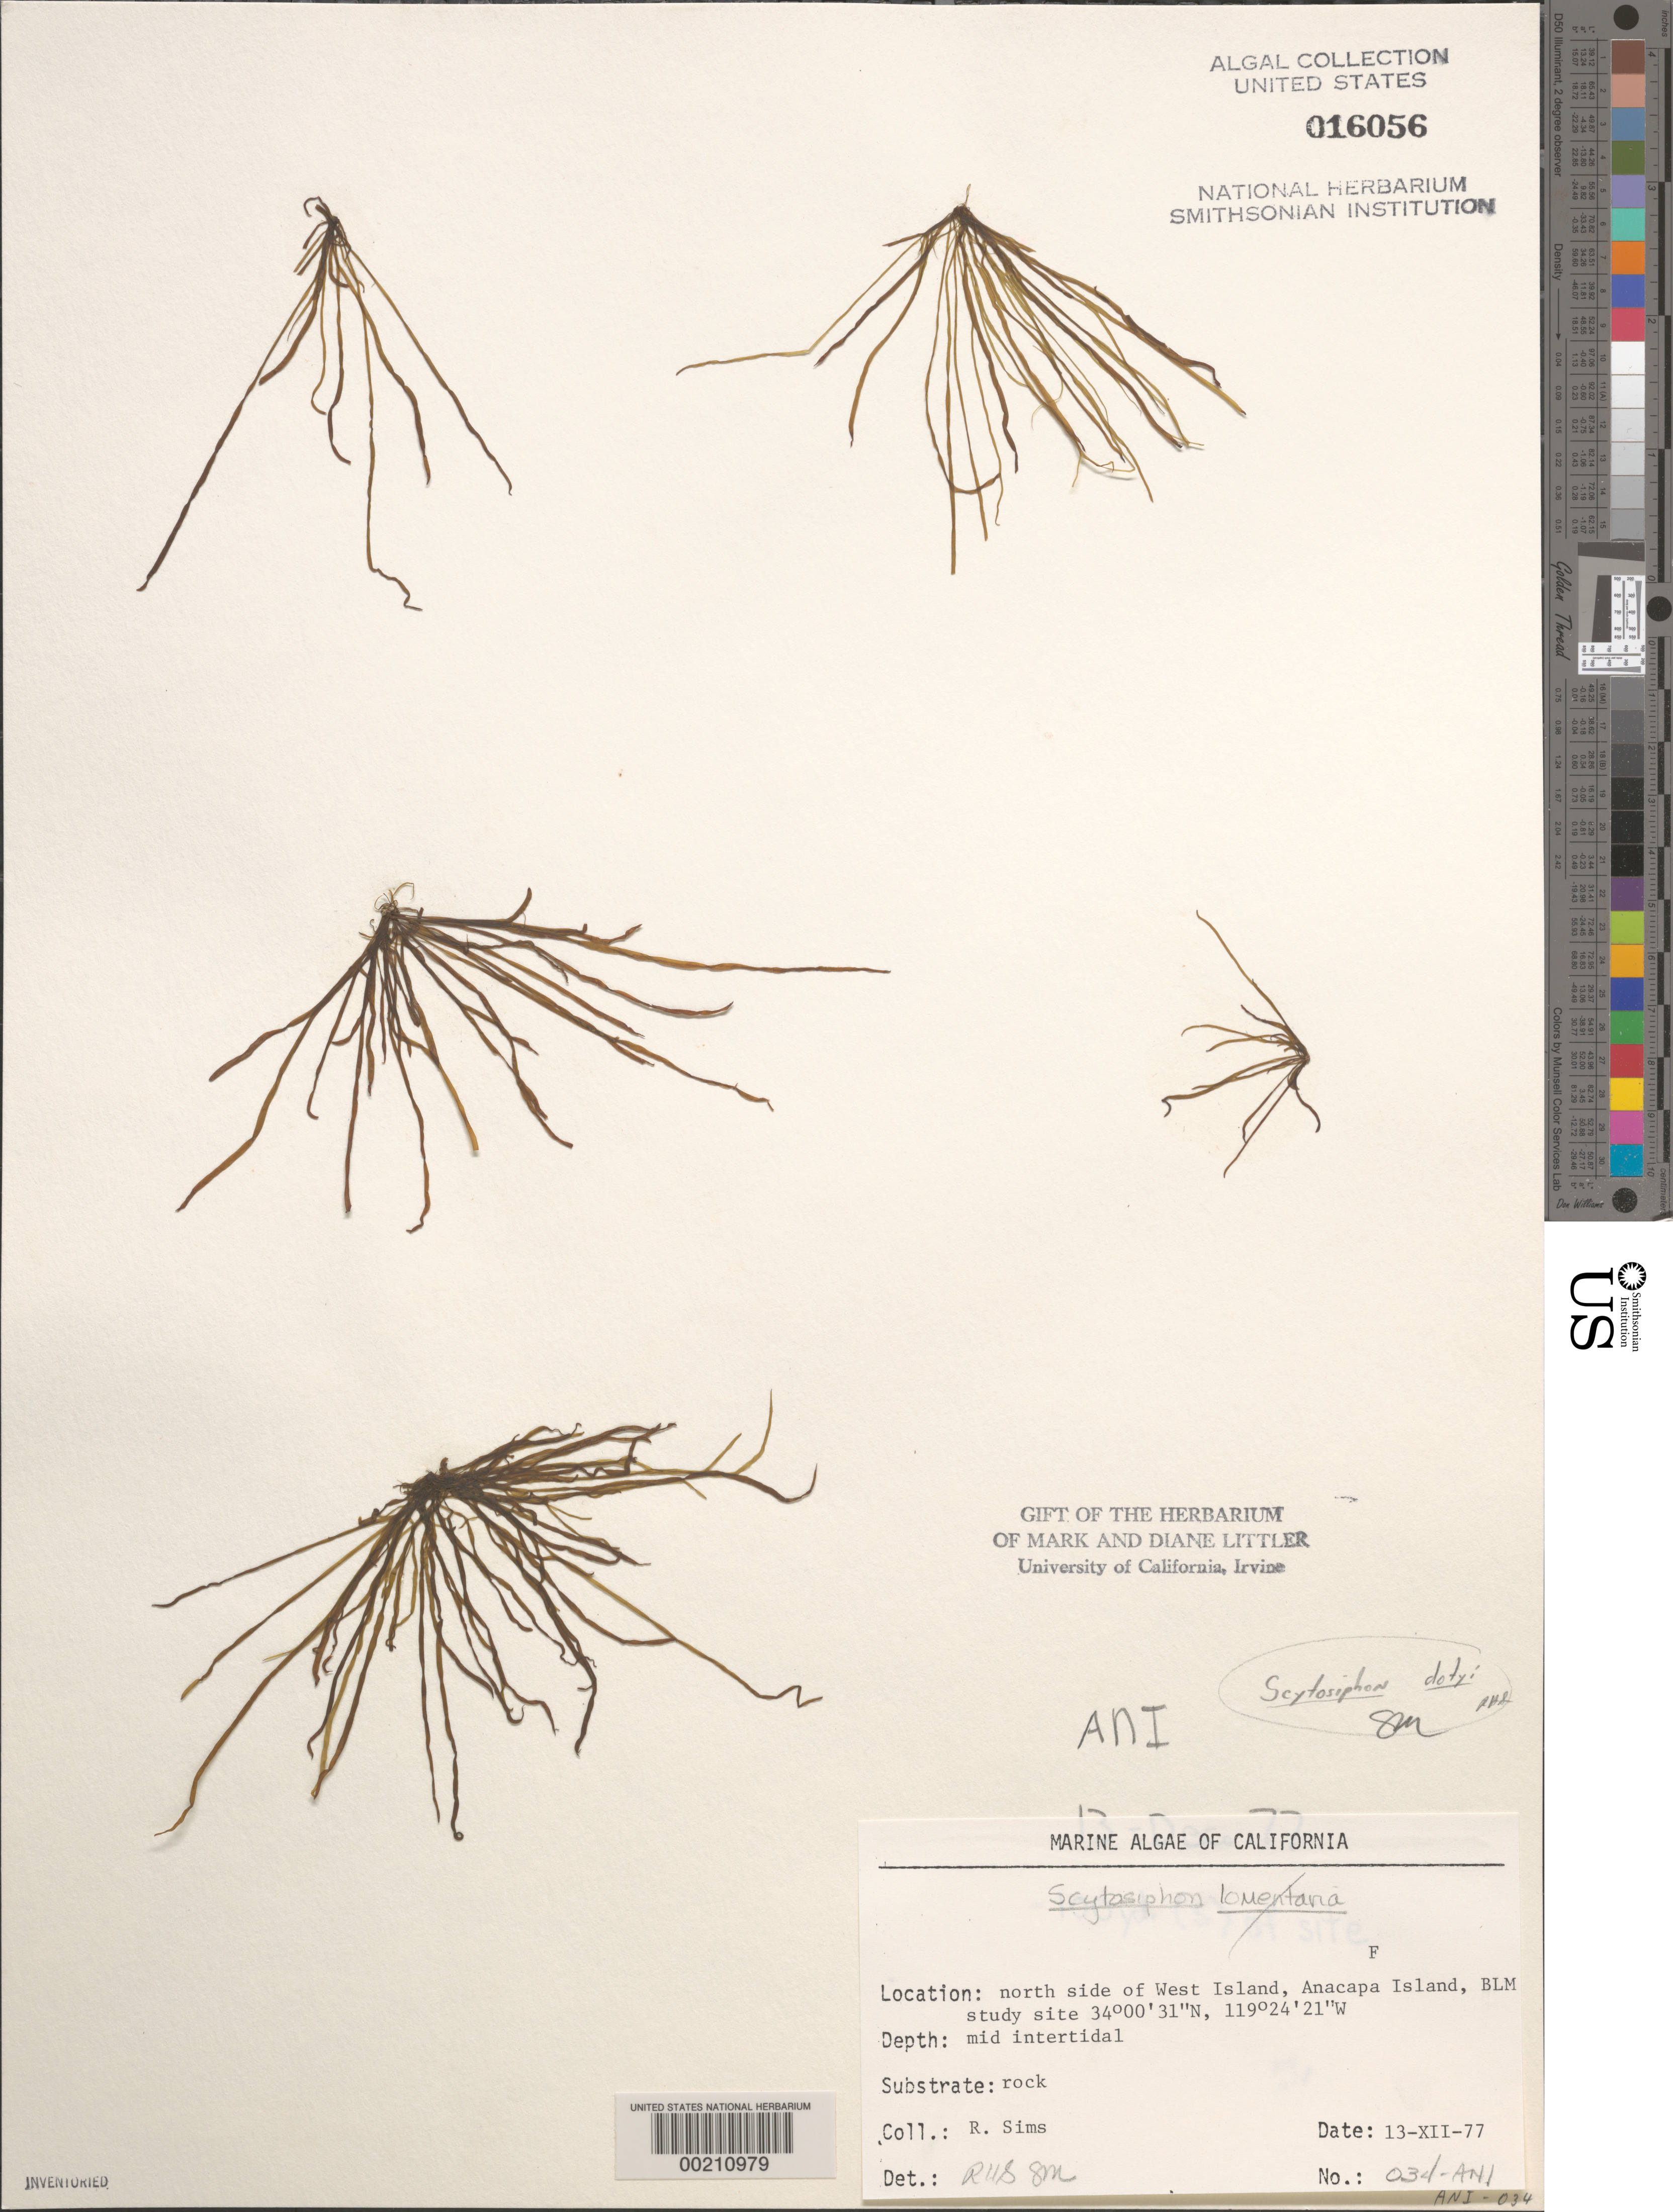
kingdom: Chromista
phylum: Ochrophyta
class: Phaeophyceae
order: Scytosiphonales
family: Scytosiphonaceae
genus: Scytosiphon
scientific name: Scytosiphon dotyi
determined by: Murray, S. N.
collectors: R. H. Sims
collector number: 034-ANI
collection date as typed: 13 Dec 1977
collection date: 1977-12-13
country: United States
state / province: California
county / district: Ventura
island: Anacapa Island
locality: North side of west island, northwest end of Frenchy's Cove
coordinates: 34 00'31"N, 119 24'21"W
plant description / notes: BLM-SOCALBIGHT Rocky Intertidal Survey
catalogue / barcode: US 16056